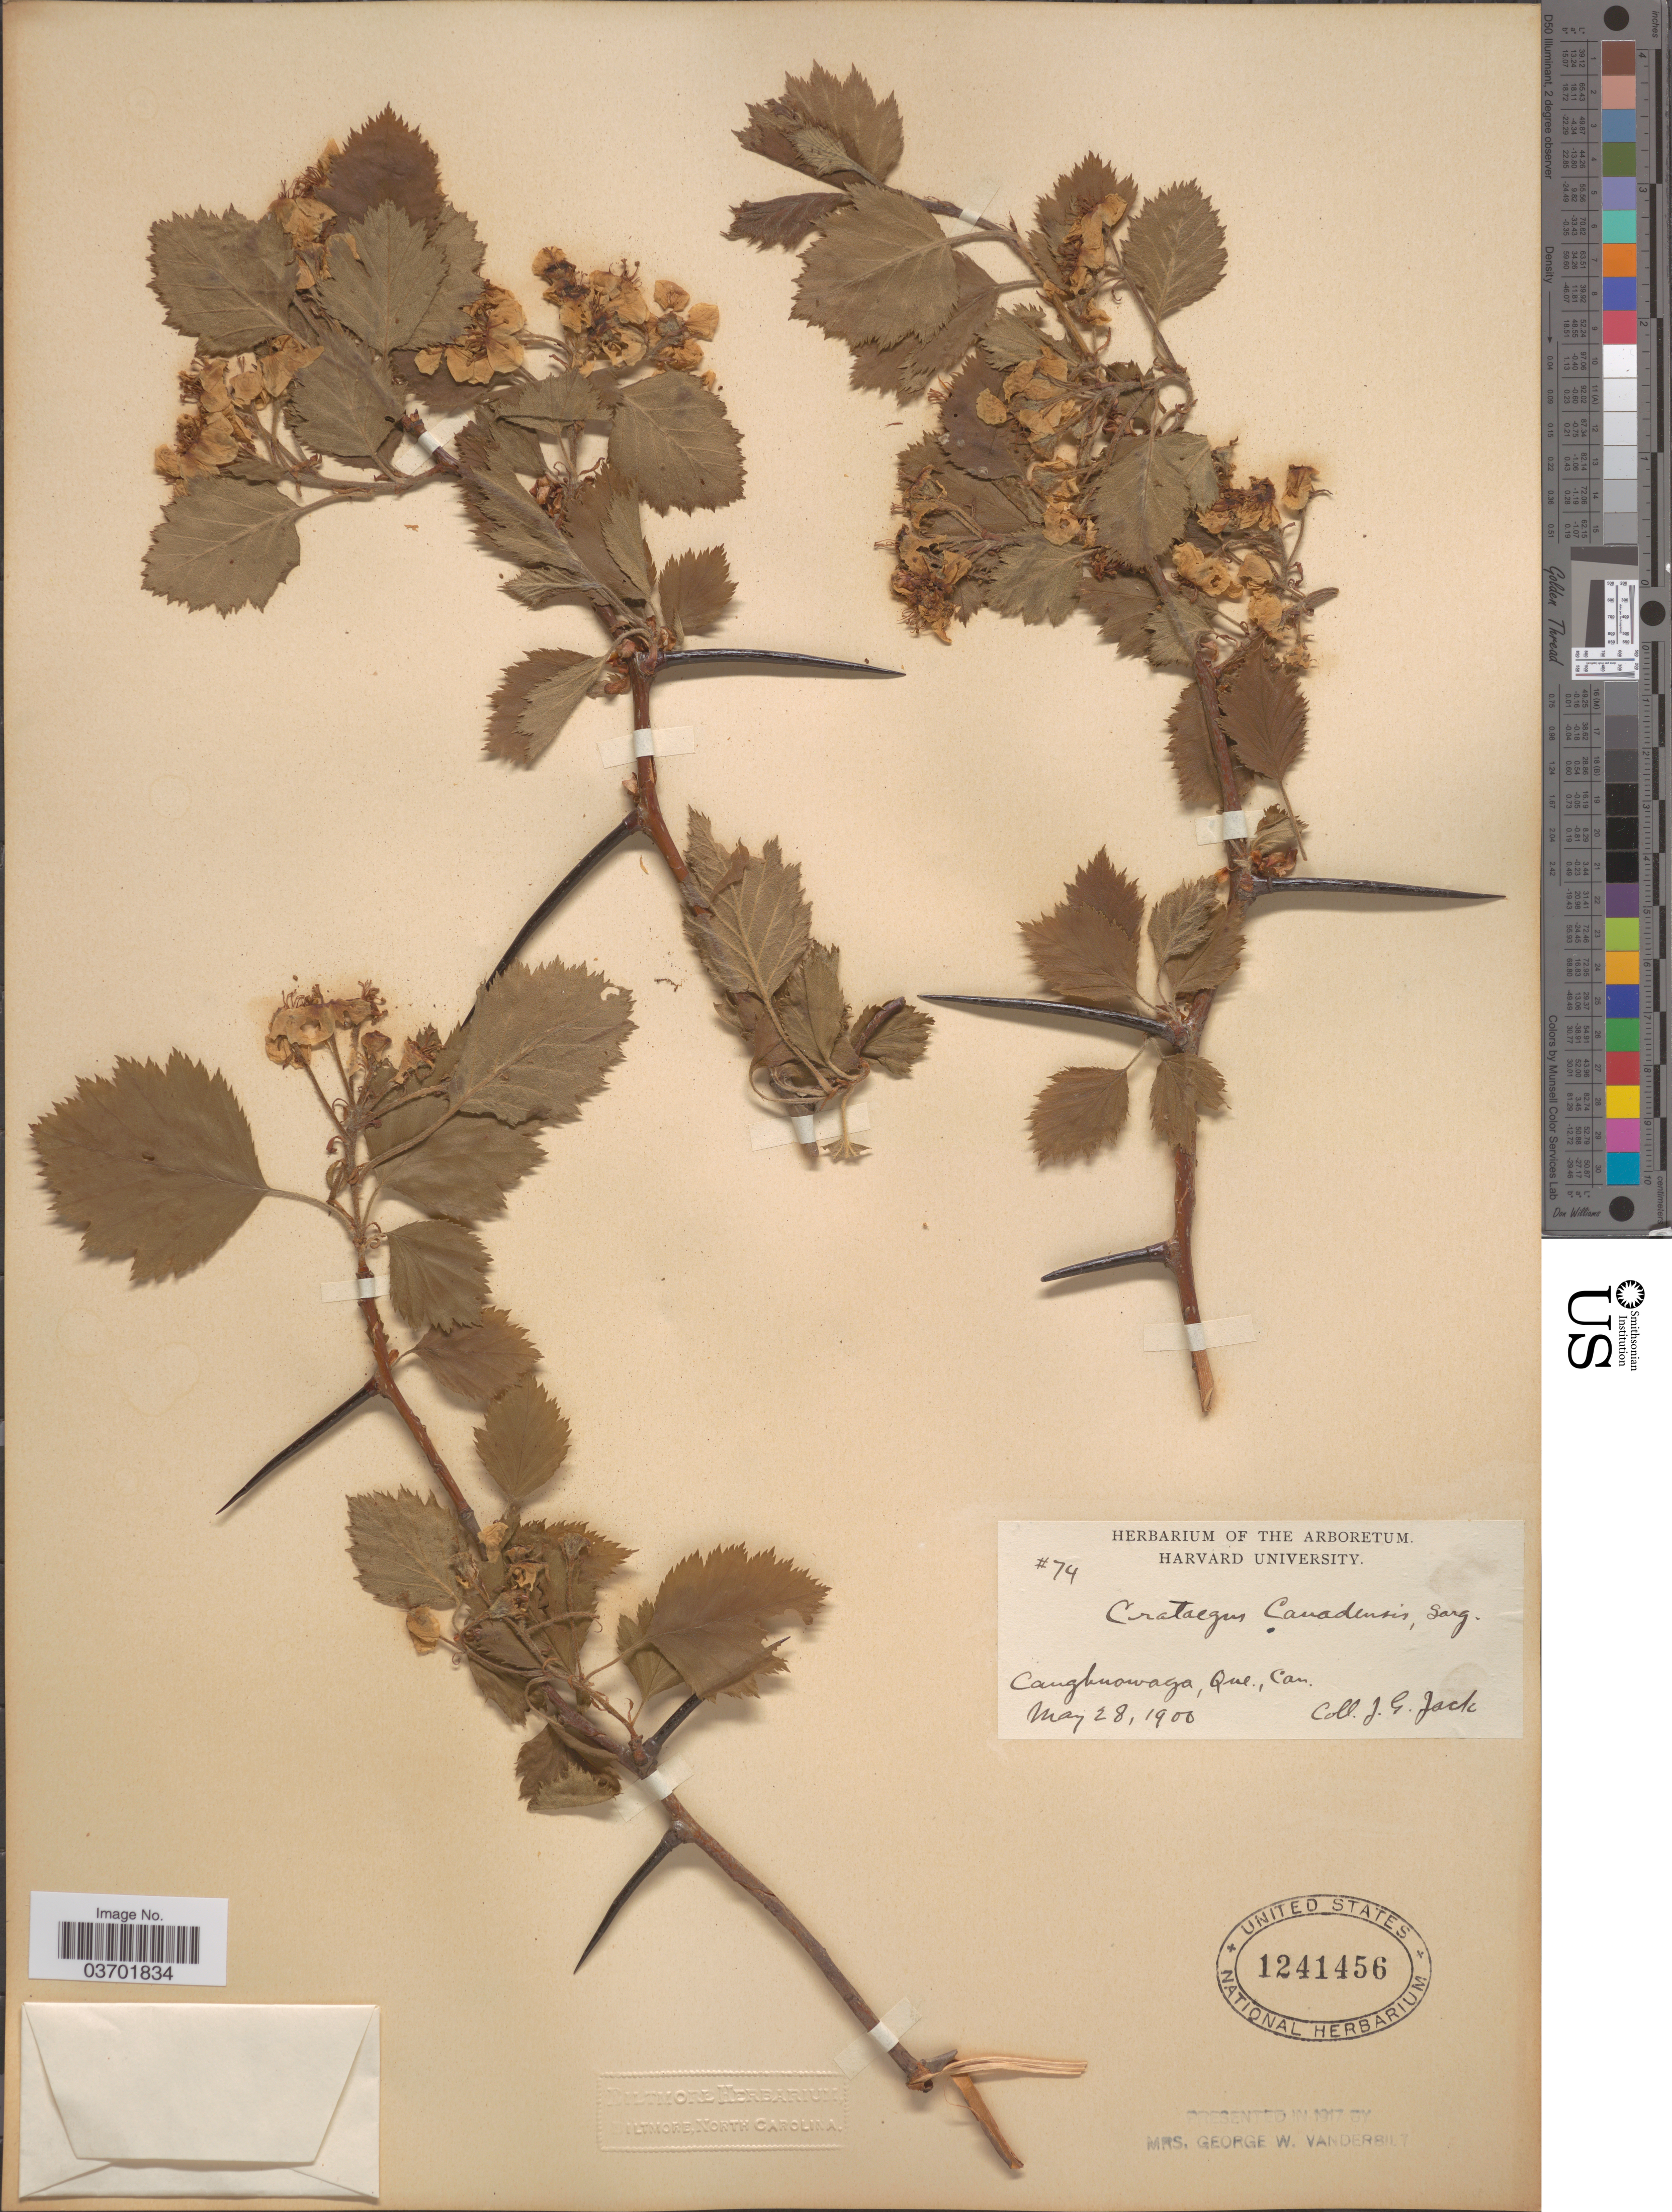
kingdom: Plantae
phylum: Tracheophyta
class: Magnoliopsida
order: Rosales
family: Rosaceae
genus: Crataegus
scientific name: Crataegus submollis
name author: Sarg.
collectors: J. G. Jack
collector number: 74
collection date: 1900-05-28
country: Canada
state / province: Quebec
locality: Caughnawaga.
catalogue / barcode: US 1241456